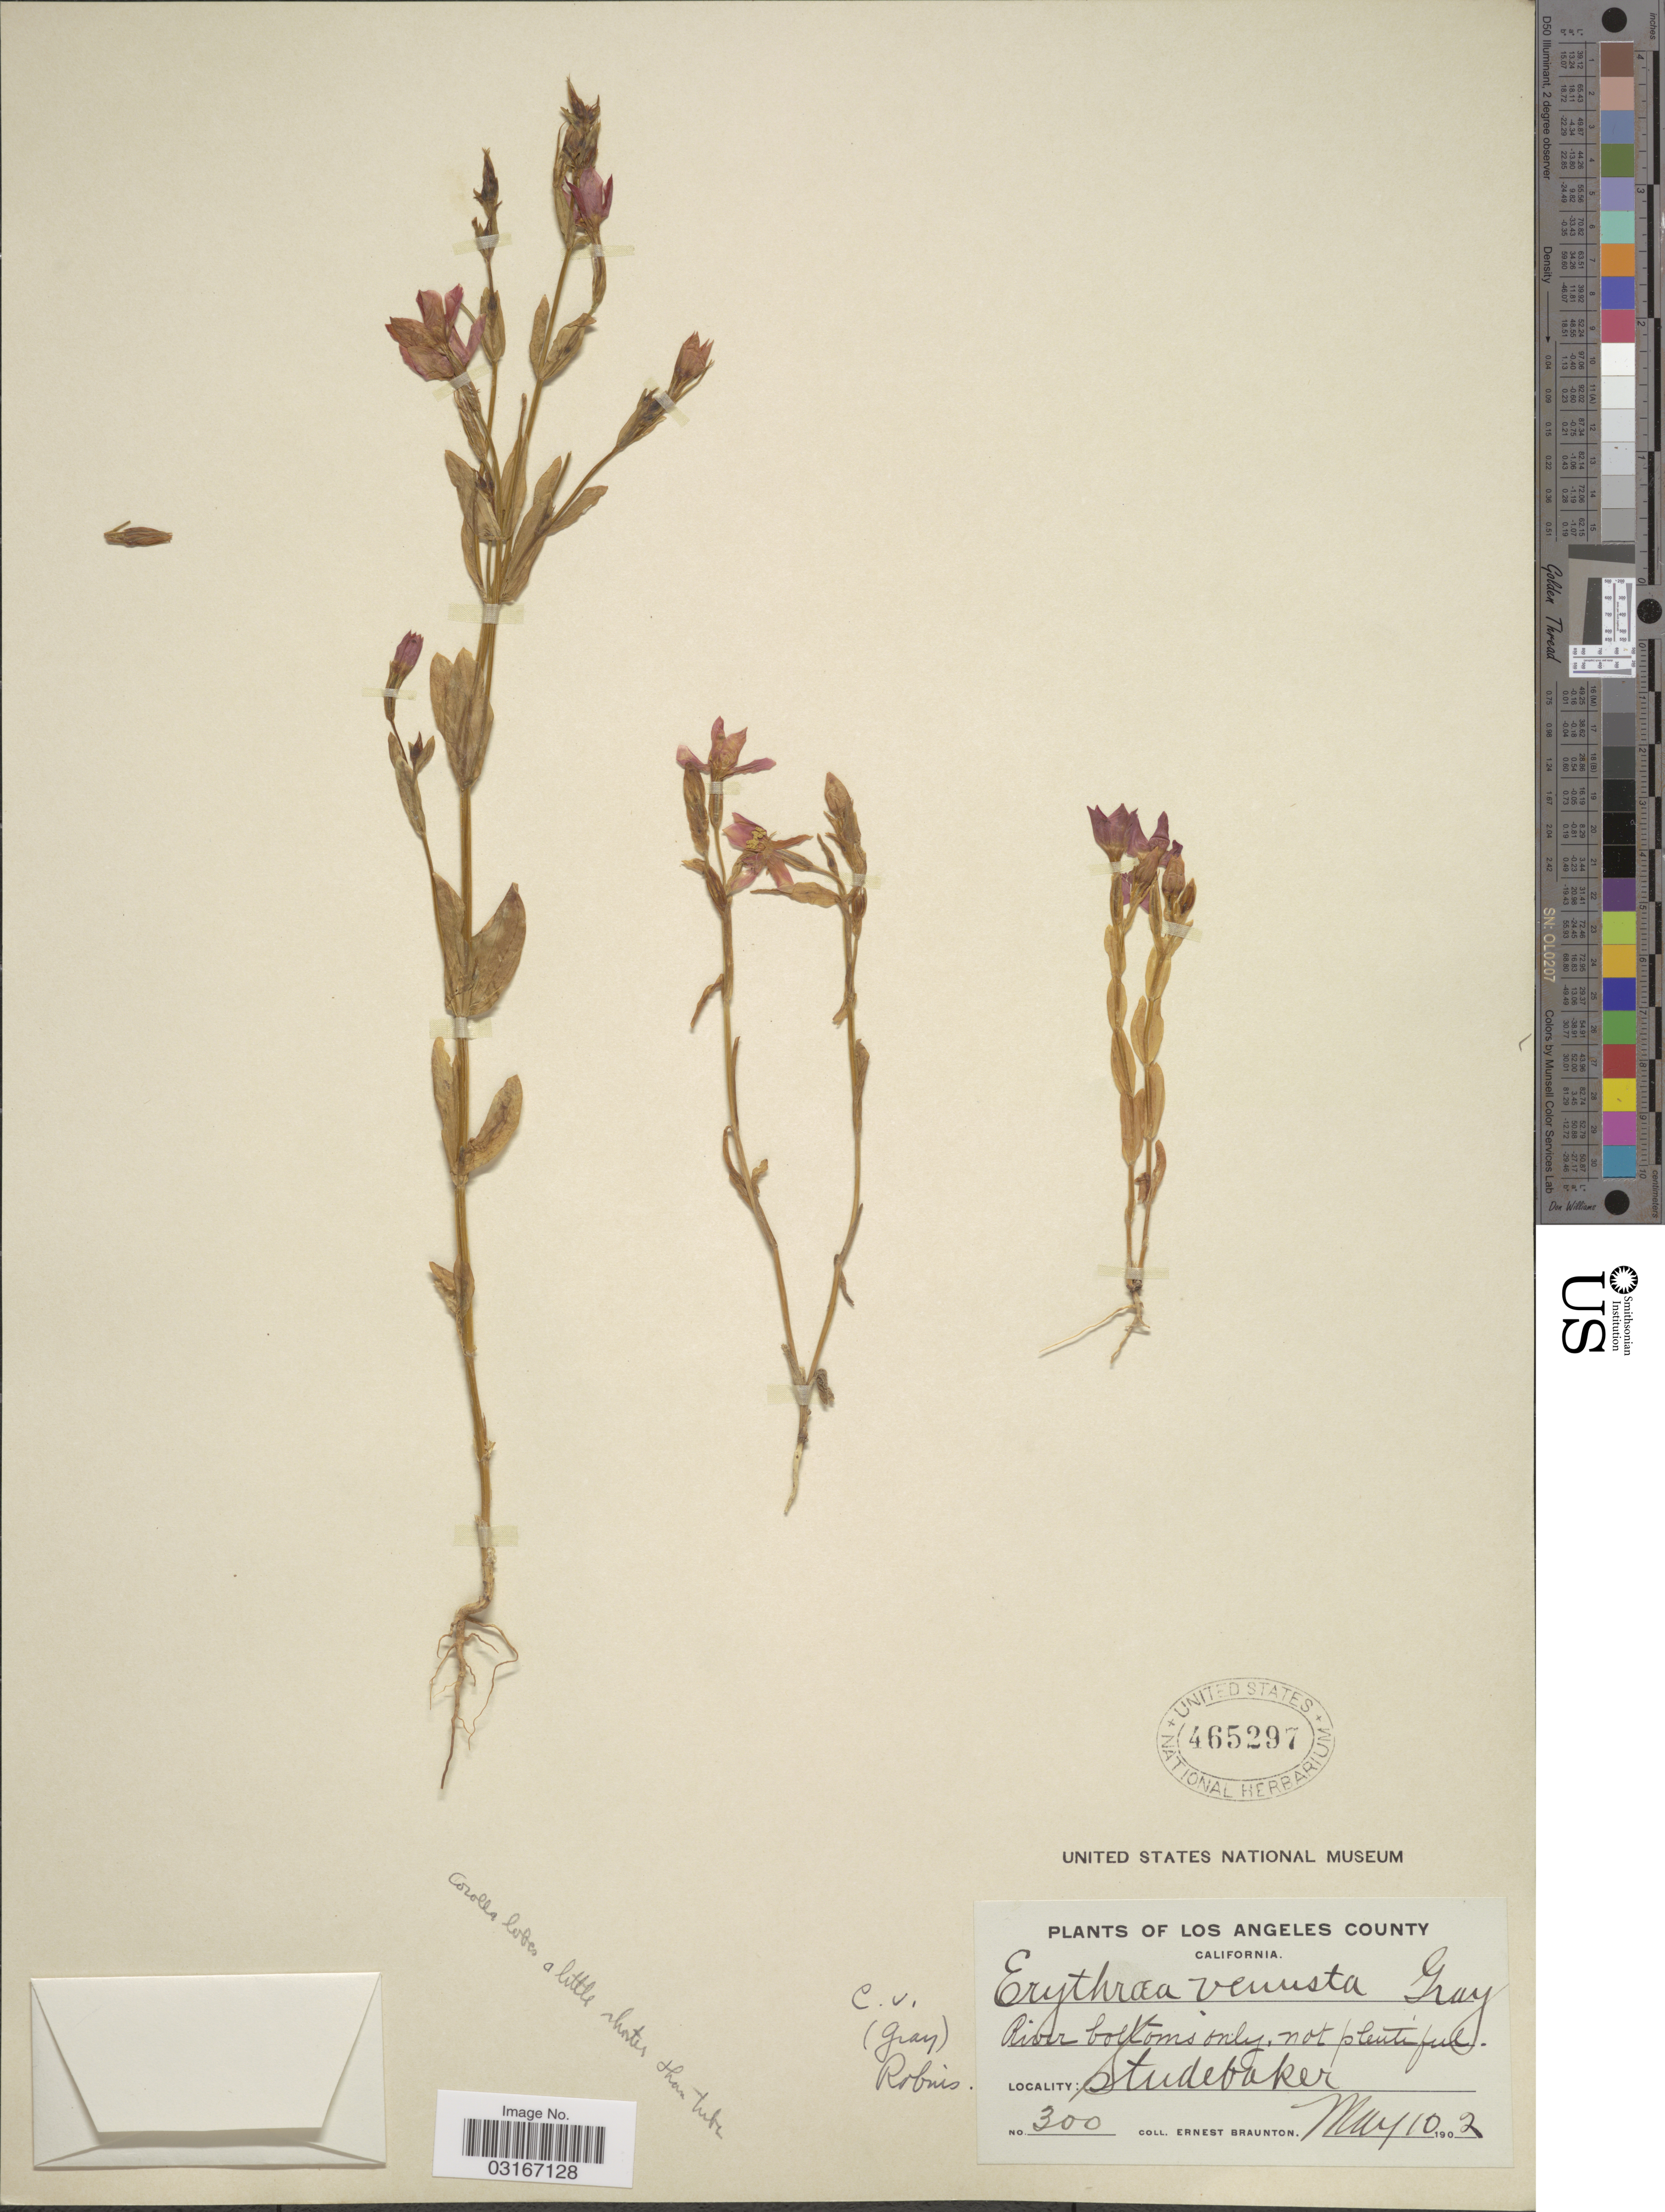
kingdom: Plantae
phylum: Tracheophyta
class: Magnoliopsida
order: Gentianales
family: Gentianaceae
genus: Centaurium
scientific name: Centaurium venustum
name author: (A. Gray) B.L. Rob.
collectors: E. Braunton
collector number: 300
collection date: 1902-05-10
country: United States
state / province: California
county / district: Los Angeles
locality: Los Angeles County. Studebaker.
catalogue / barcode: US 465297